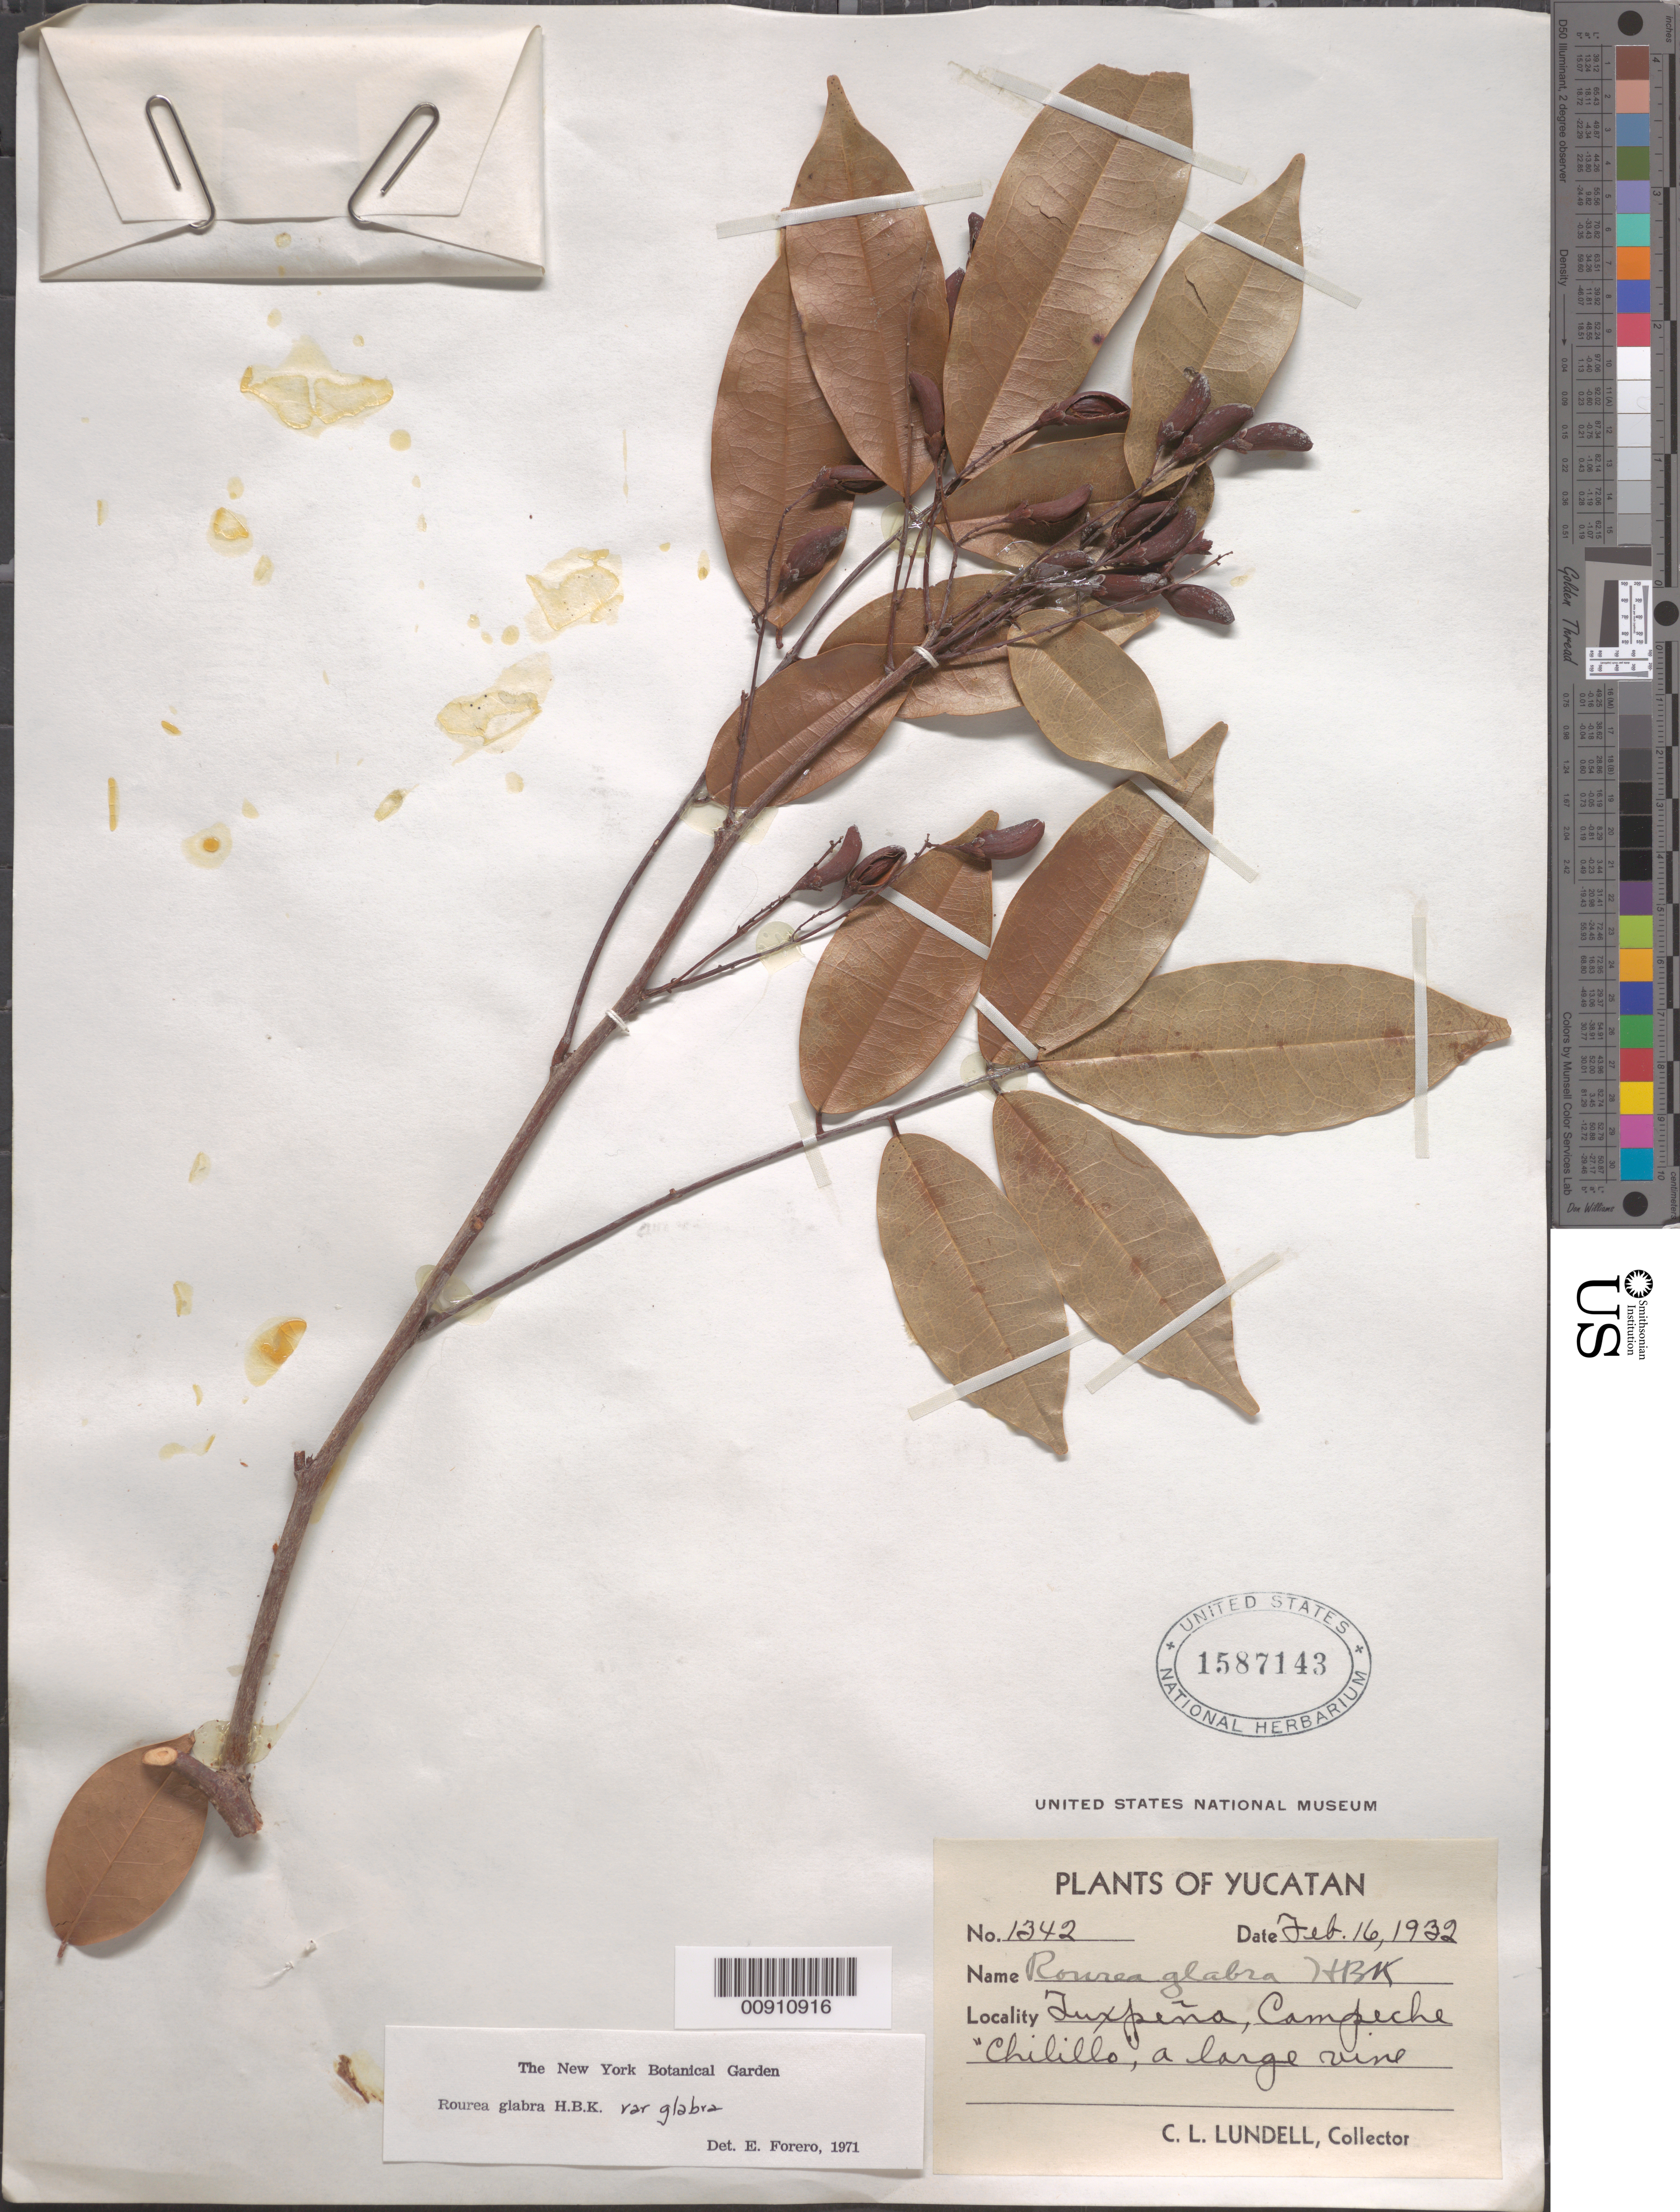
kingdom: Plantae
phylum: Tracheophyta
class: Magnoliopsida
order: Oxalidales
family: Connaraceae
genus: Rourea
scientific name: Rourea glabra var. glabra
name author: Kunth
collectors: C. L. Lundell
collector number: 1342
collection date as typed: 16 Feb 1932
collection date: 1932-02-16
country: Mexico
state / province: Campeche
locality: Tuxpeña, Campeche.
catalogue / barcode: US 1587143